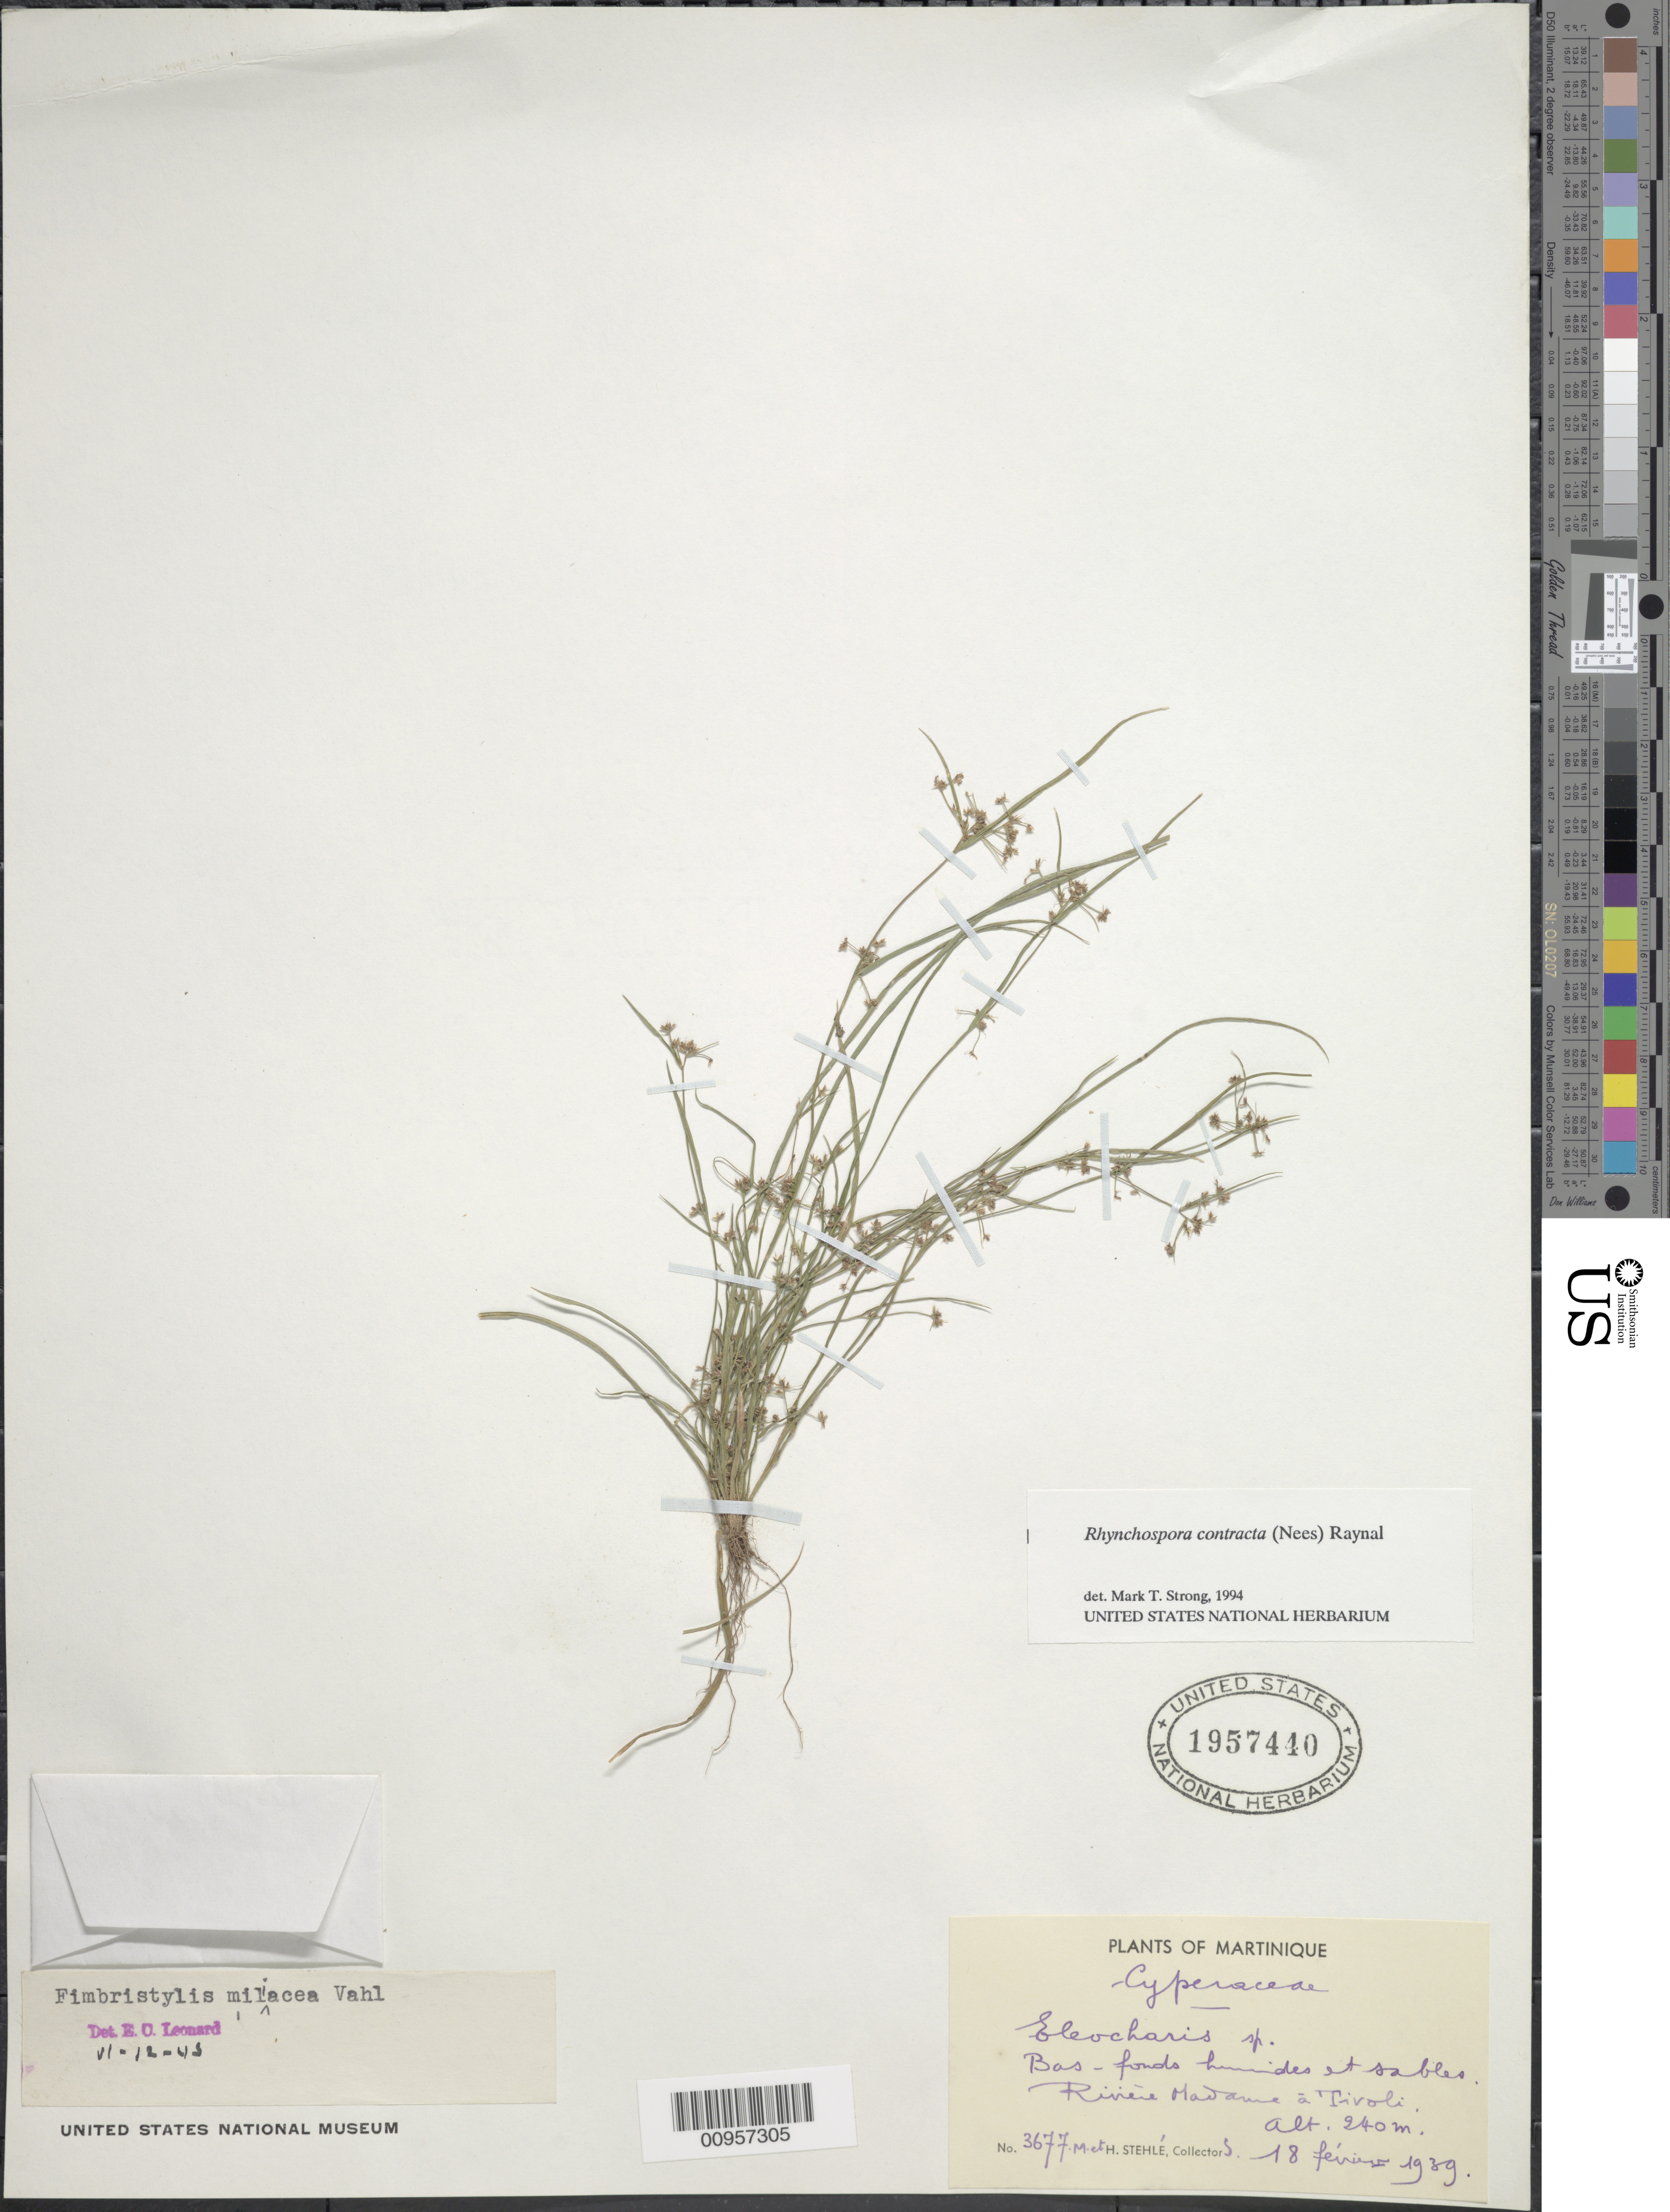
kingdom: Plantae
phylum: Tracheophyta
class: Liliopsida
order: Poales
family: Cyperaceae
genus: Rhynchospora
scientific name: Rhynchospora contracta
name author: (Nees) J. Raynal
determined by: Strong, M. T., (US), Smithsonian Institution - National Museum of Natural History (UNITED STATES)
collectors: H. Stehlé & M. Stehlé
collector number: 3677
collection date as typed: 18 Feb 1939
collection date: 1939-02-18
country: Martinique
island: Martinique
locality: Rivière Madame à Tivoli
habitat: Bas fonds humides et sables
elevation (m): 240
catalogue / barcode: US 1957440